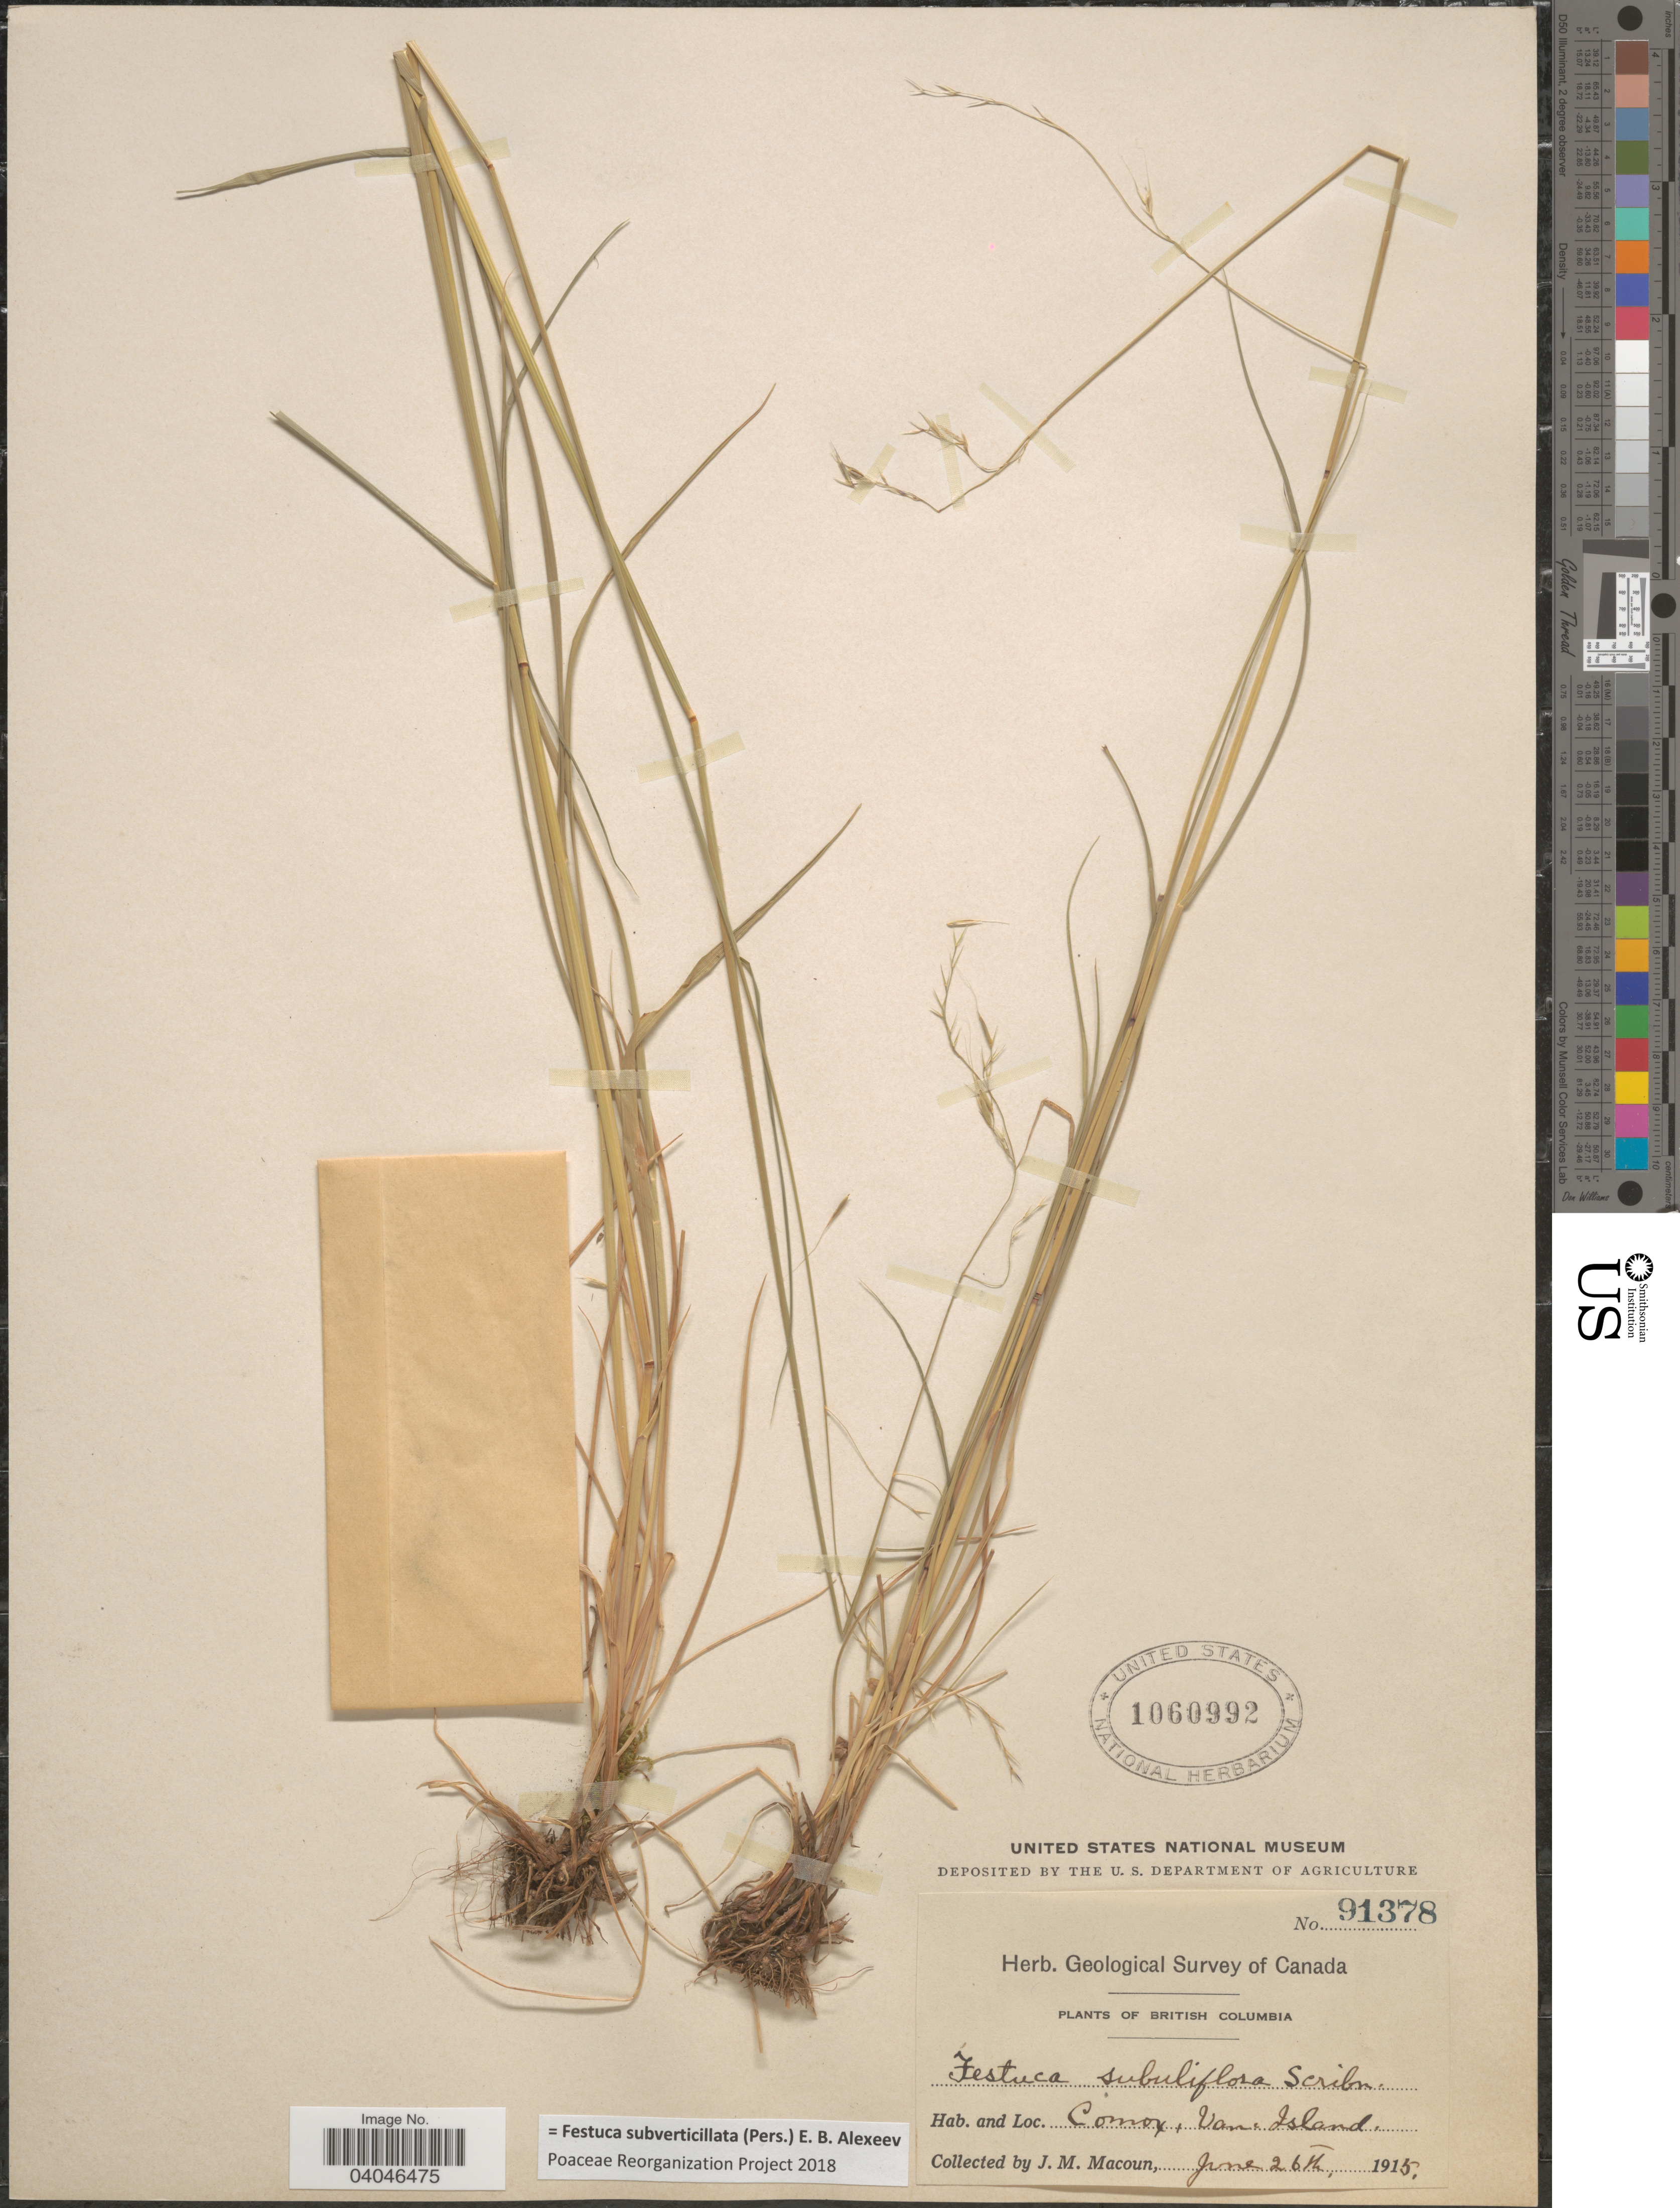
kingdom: Plantae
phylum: Tracheophyta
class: Liliopsida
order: Poales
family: Poaceae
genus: Festuca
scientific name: Festuca subverticillata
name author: (Pers.) E.B. Alexeev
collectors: J. M. Macoun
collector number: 91378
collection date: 1915-06-26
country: Canada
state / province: British Columbia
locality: Comox, Van. Island.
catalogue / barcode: US 1060992